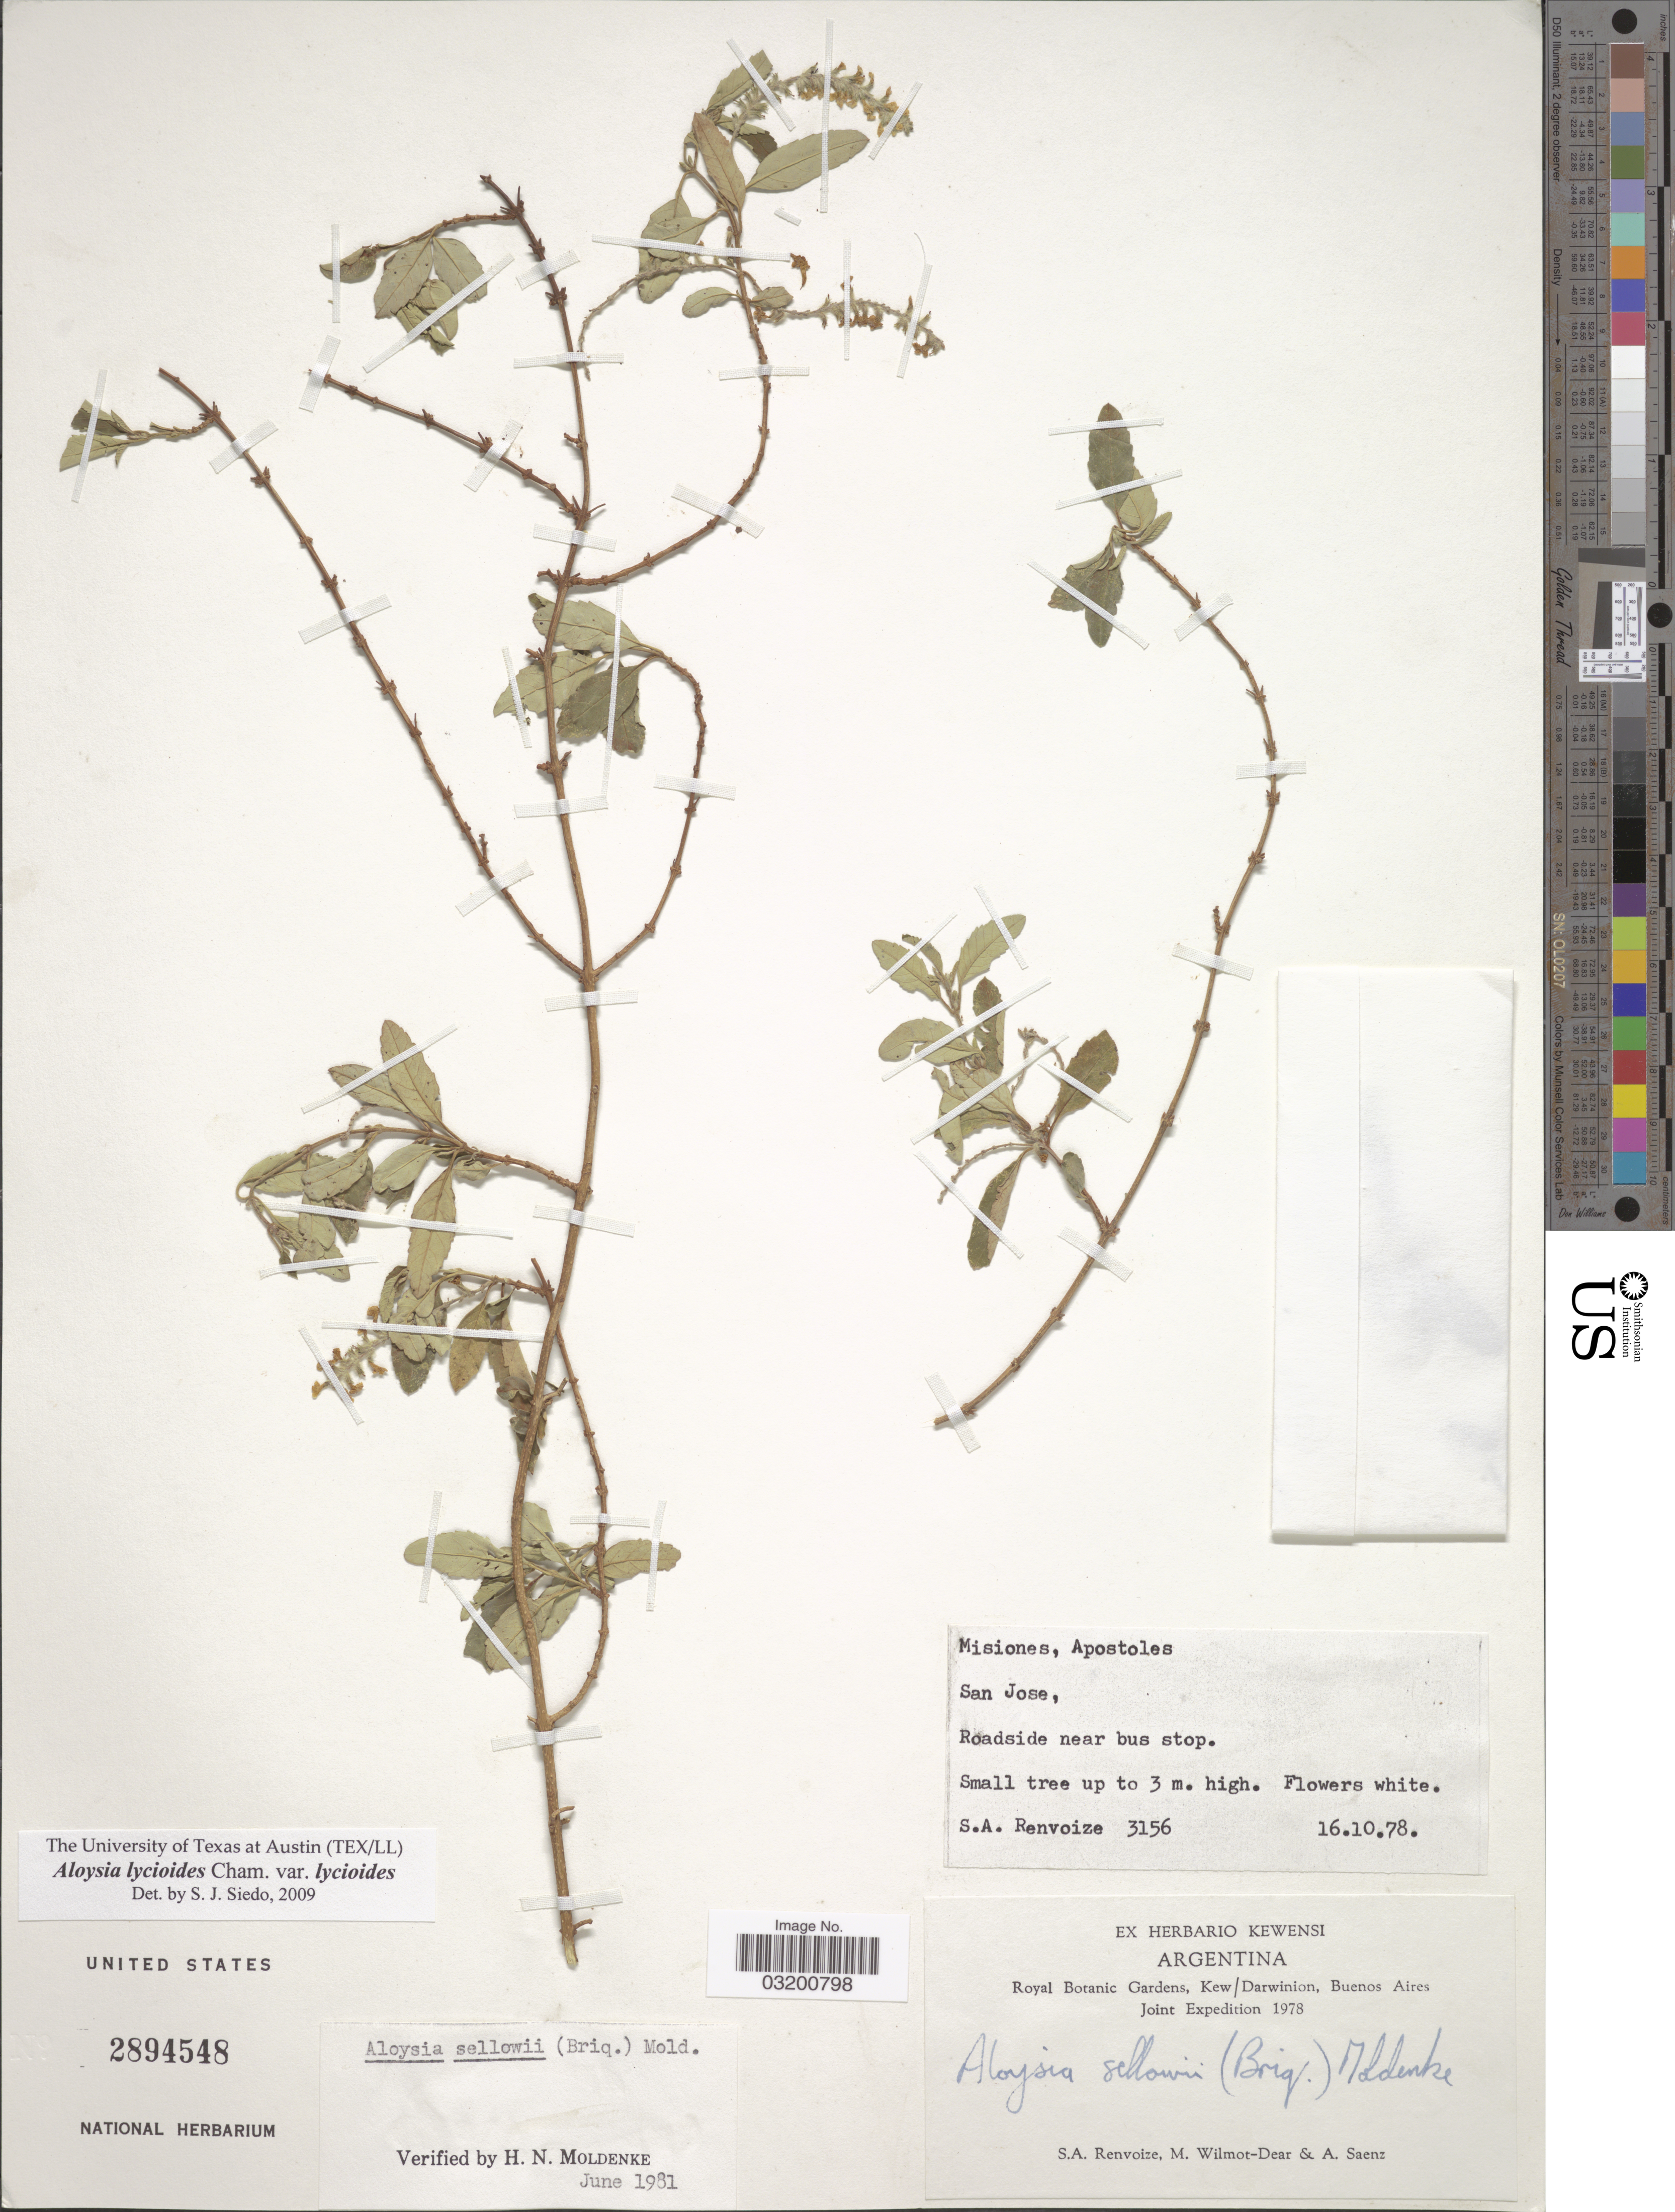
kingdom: Plantae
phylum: Tracheophyta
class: Magnoliopsida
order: Lamiales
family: Verbenaceae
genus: Aloysia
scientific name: Aloysia lycioides var. lycioides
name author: Cham.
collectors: S. A. Renvoize, M. Wilmot-Dear & A. Saenz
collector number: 3156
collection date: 1978-10-16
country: Argentina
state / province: Misiones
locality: Apostoles, San Jose.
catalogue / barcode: US 2894548